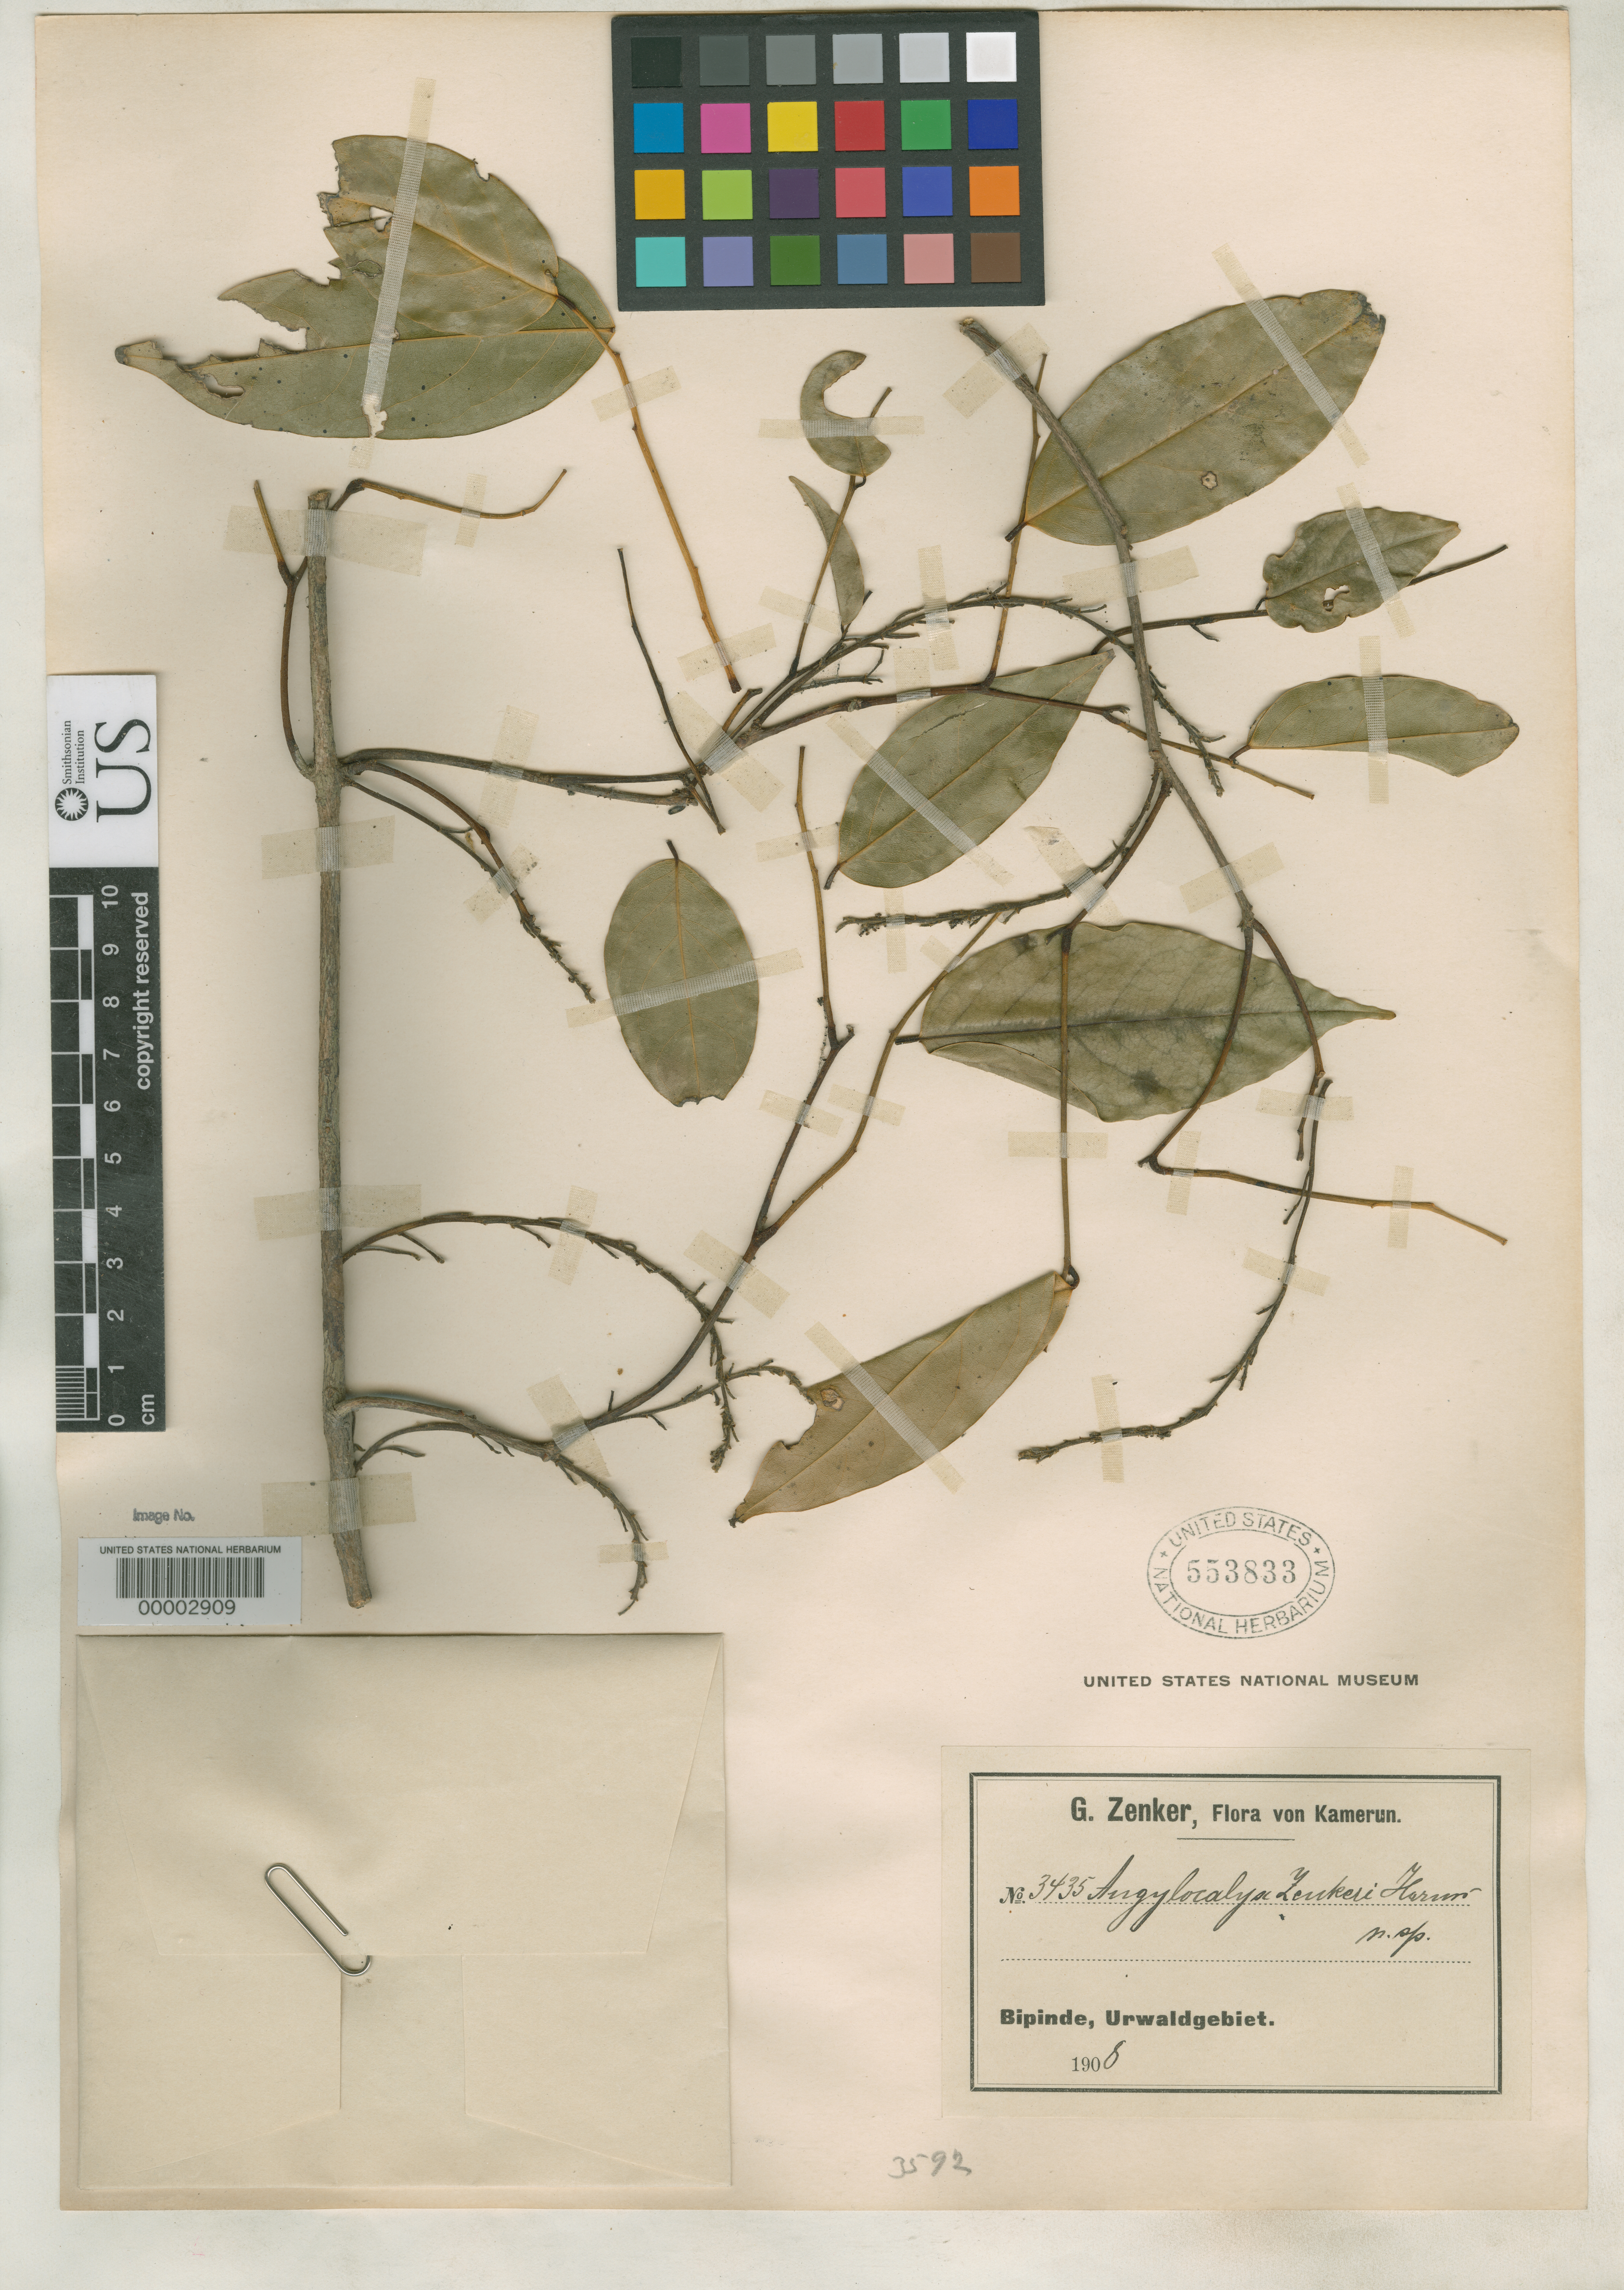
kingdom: Plantae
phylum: Tracheophyta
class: Magnoliopsida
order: Fabales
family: Fabaceae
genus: Angylocalyx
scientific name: Angylocalyx zenkeri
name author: Harms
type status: Isosyntype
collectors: G. A. Zenker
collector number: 3435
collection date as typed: May 1908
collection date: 1908-05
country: Cameroon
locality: Bipinde, urwaldgebist [urwaldgebiet? (jungle area)].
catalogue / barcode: US 553833